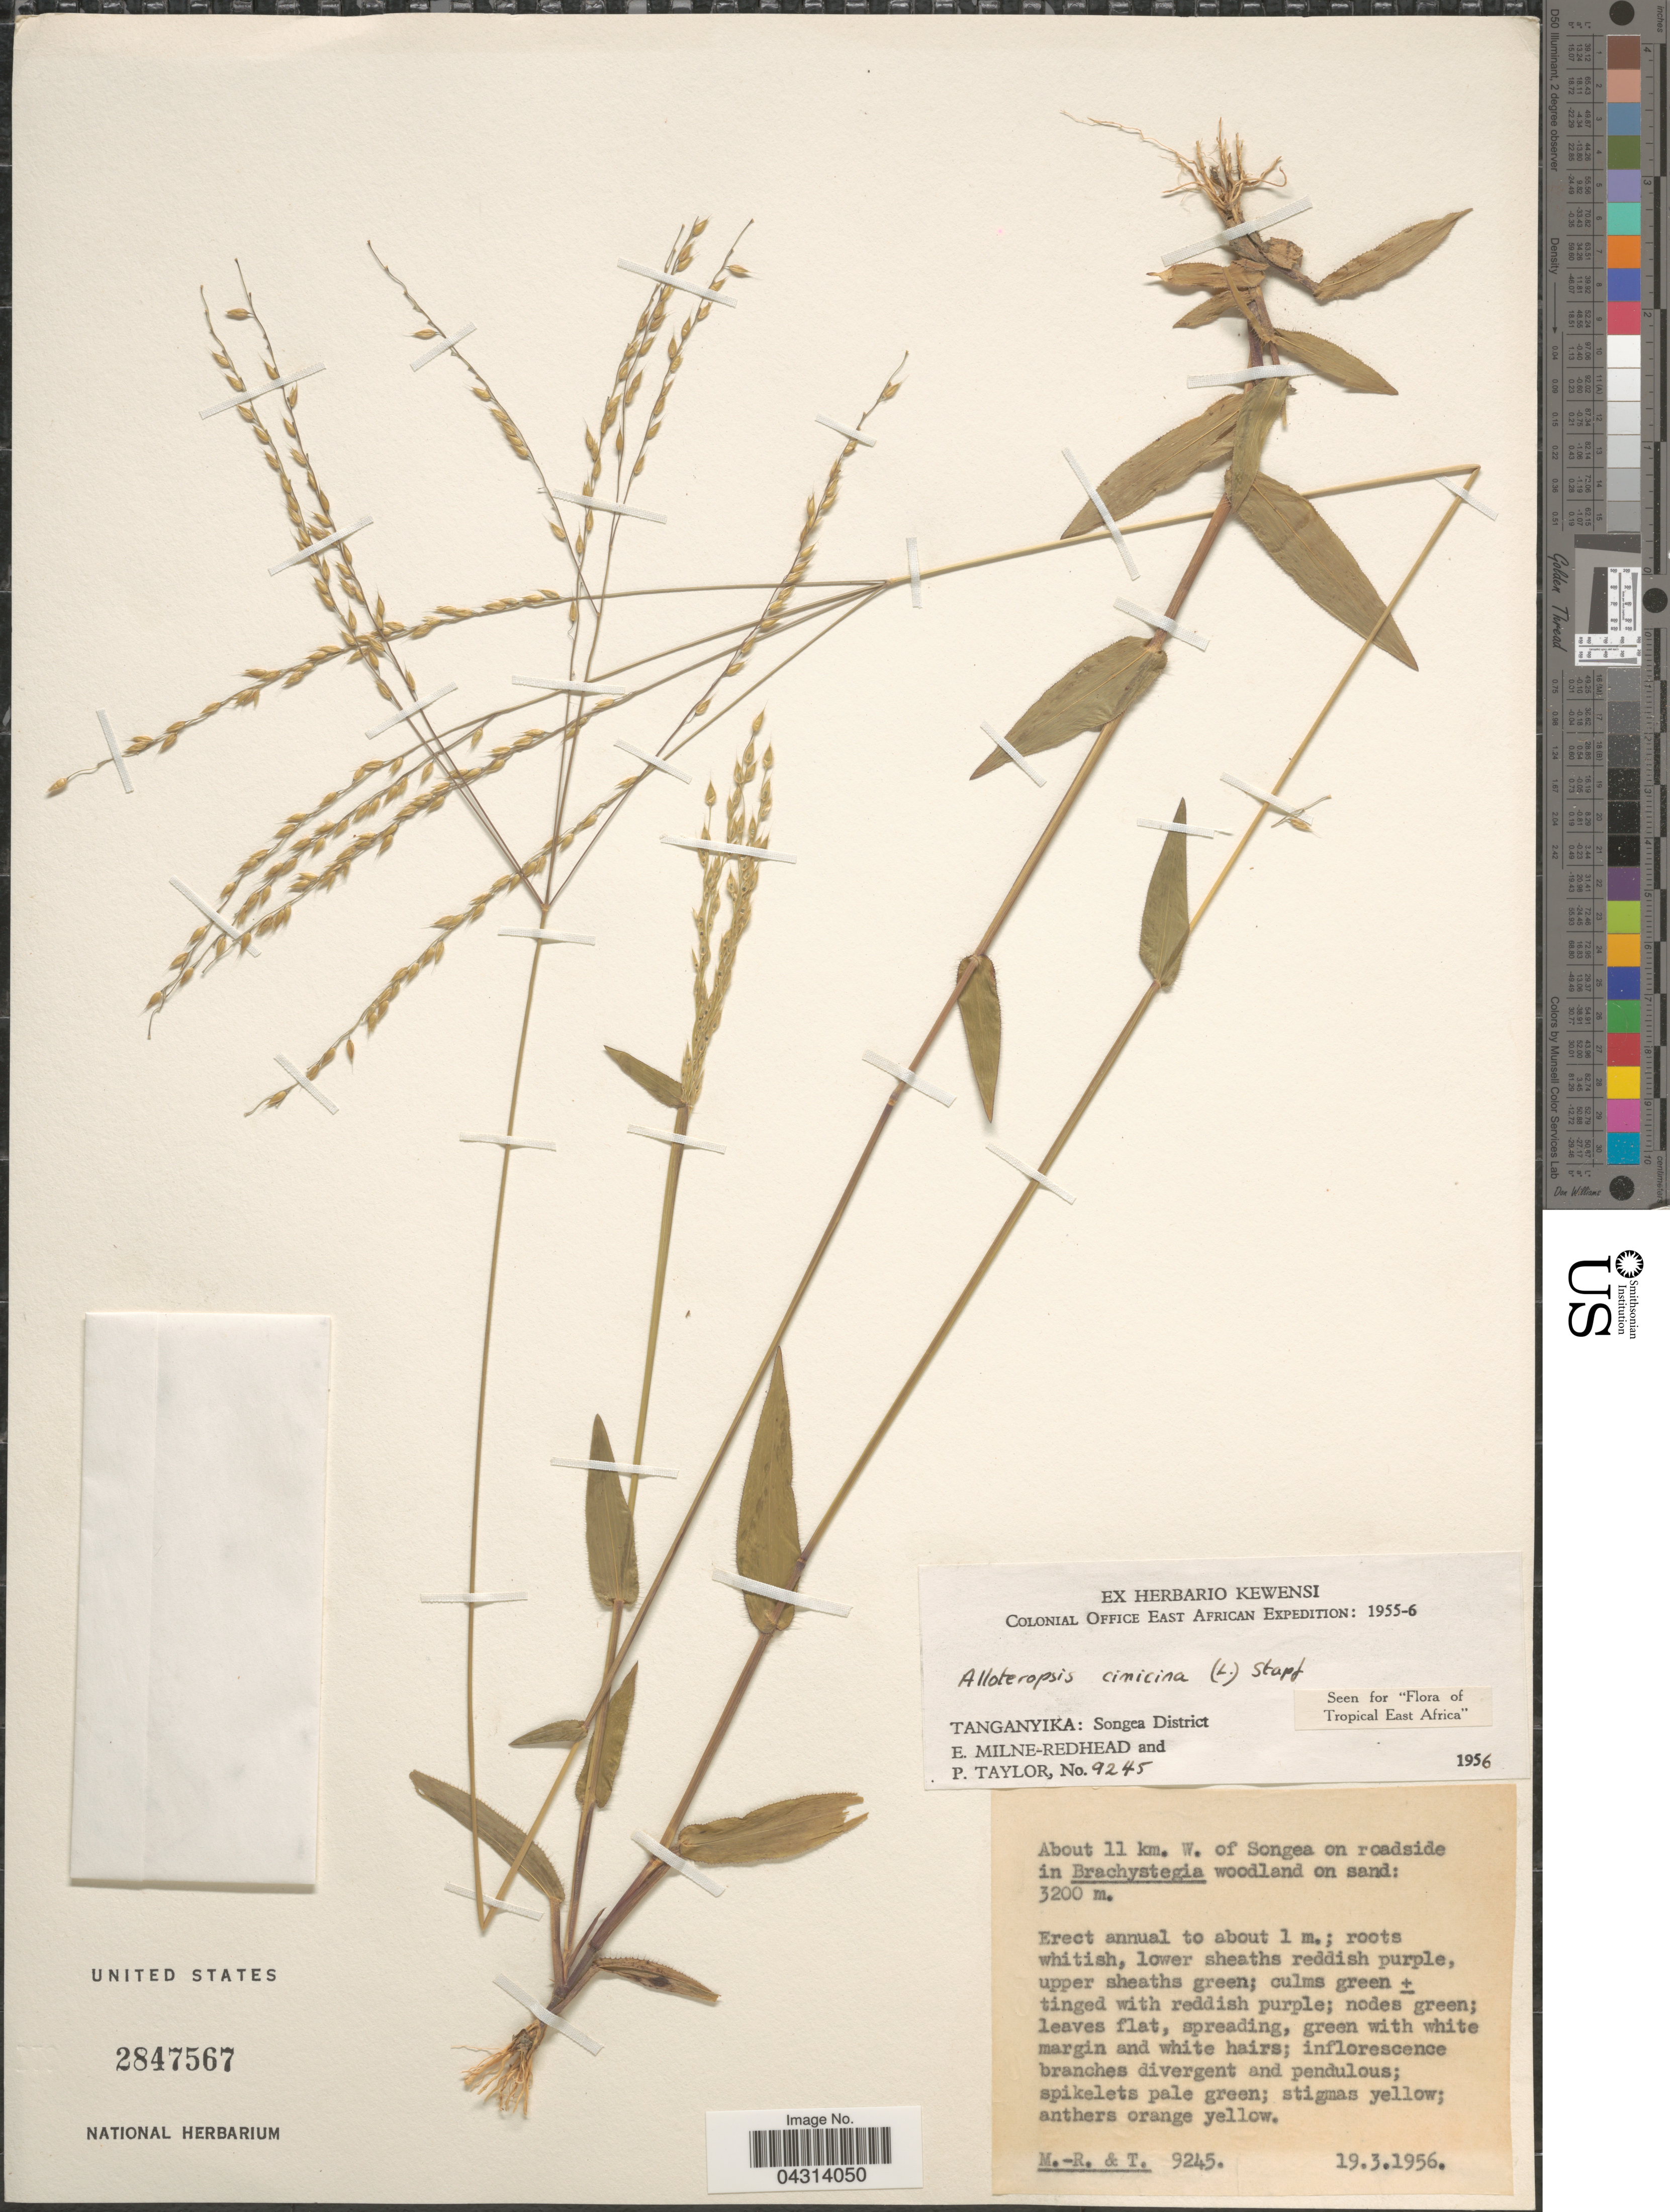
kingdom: Plantae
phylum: Tracheophyta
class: Liliopsida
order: Poales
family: Poaceae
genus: Alloteropsis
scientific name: Alloteropsis cimicina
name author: (L.) Stapf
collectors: E. W. Milne-Redhead & P. Taylor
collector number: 9245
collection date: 1956-03-19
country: Tanzania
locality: Colonial Office East African Expedition: 1955-6. Tanganyika: Songea District. About 11 km. W. of Songea on roadside.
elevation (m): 3200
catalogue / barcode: US 2847567